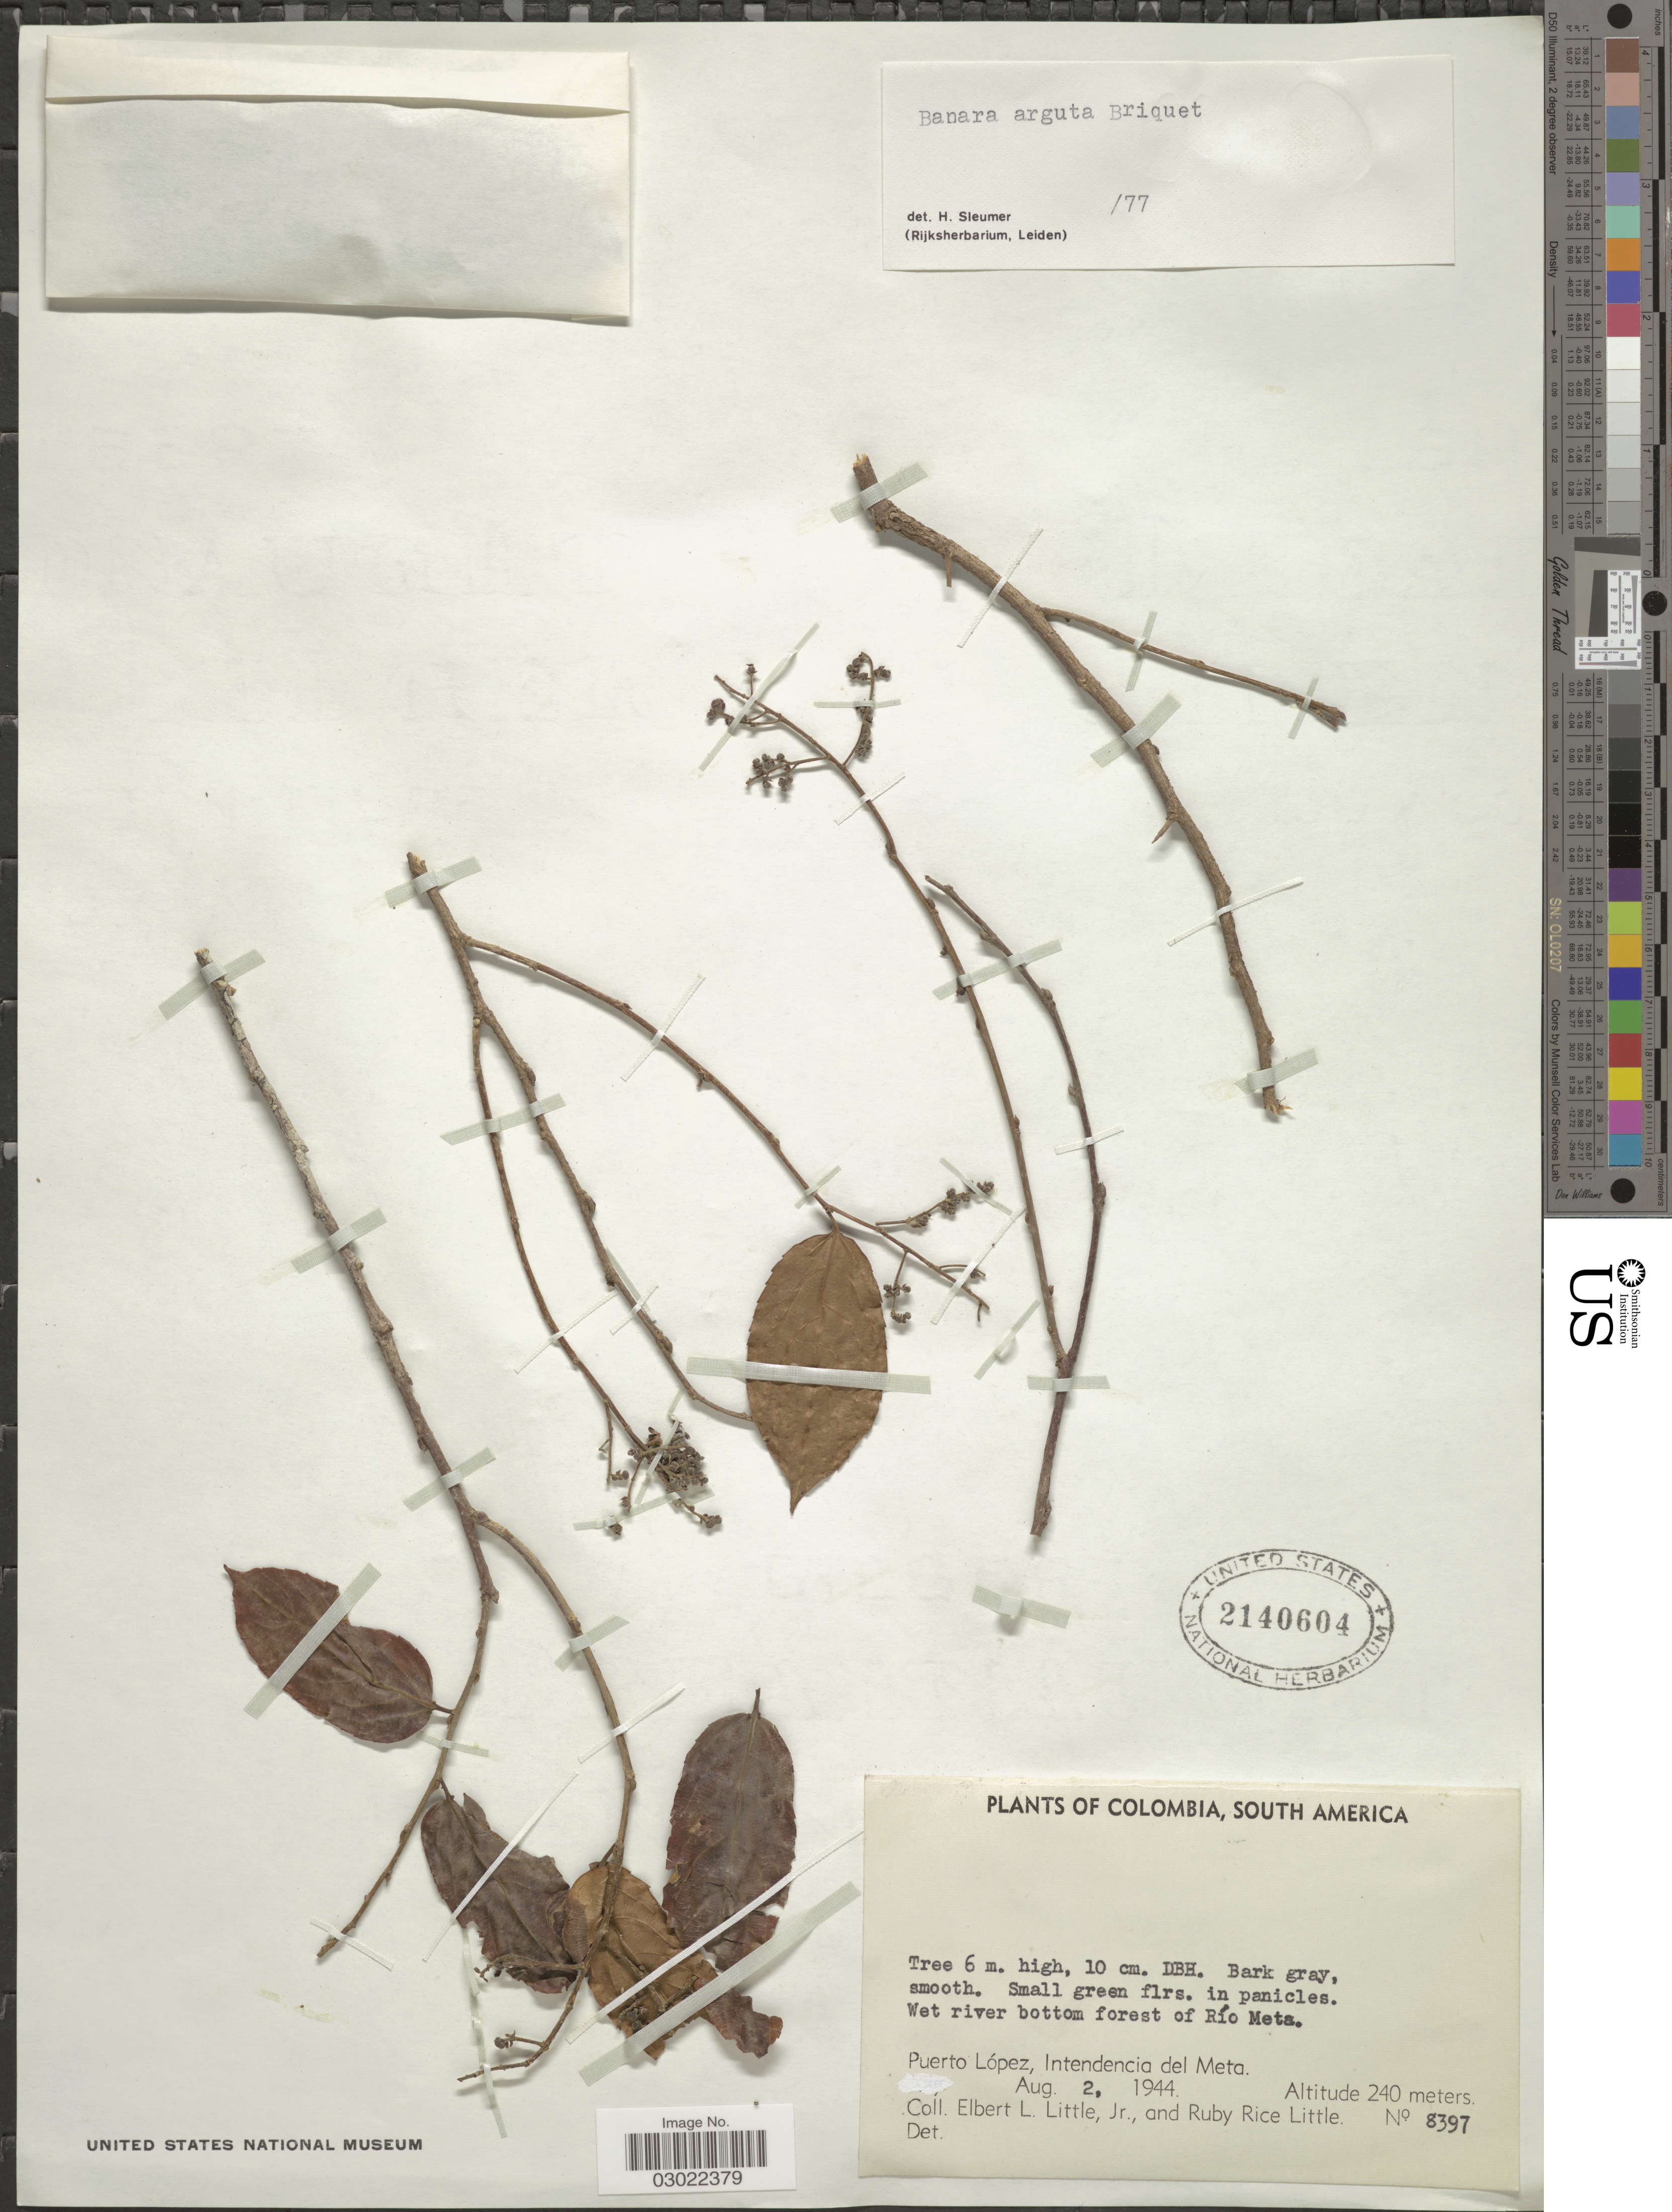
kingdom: Plantae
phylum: Tracheophyta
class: Magnoliopsida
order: Malpighiales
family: Salicaceae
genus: Banara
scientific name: Banara arguta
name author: Briq.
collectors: E. L. Little & R. R. Little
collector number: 8397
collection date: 1944-08-02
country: Colombia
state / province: Meta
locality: Wet river bottom forest of Río Meta. Puerto López, Intendencia del Meta.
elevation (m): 240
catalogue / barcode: US 2140604